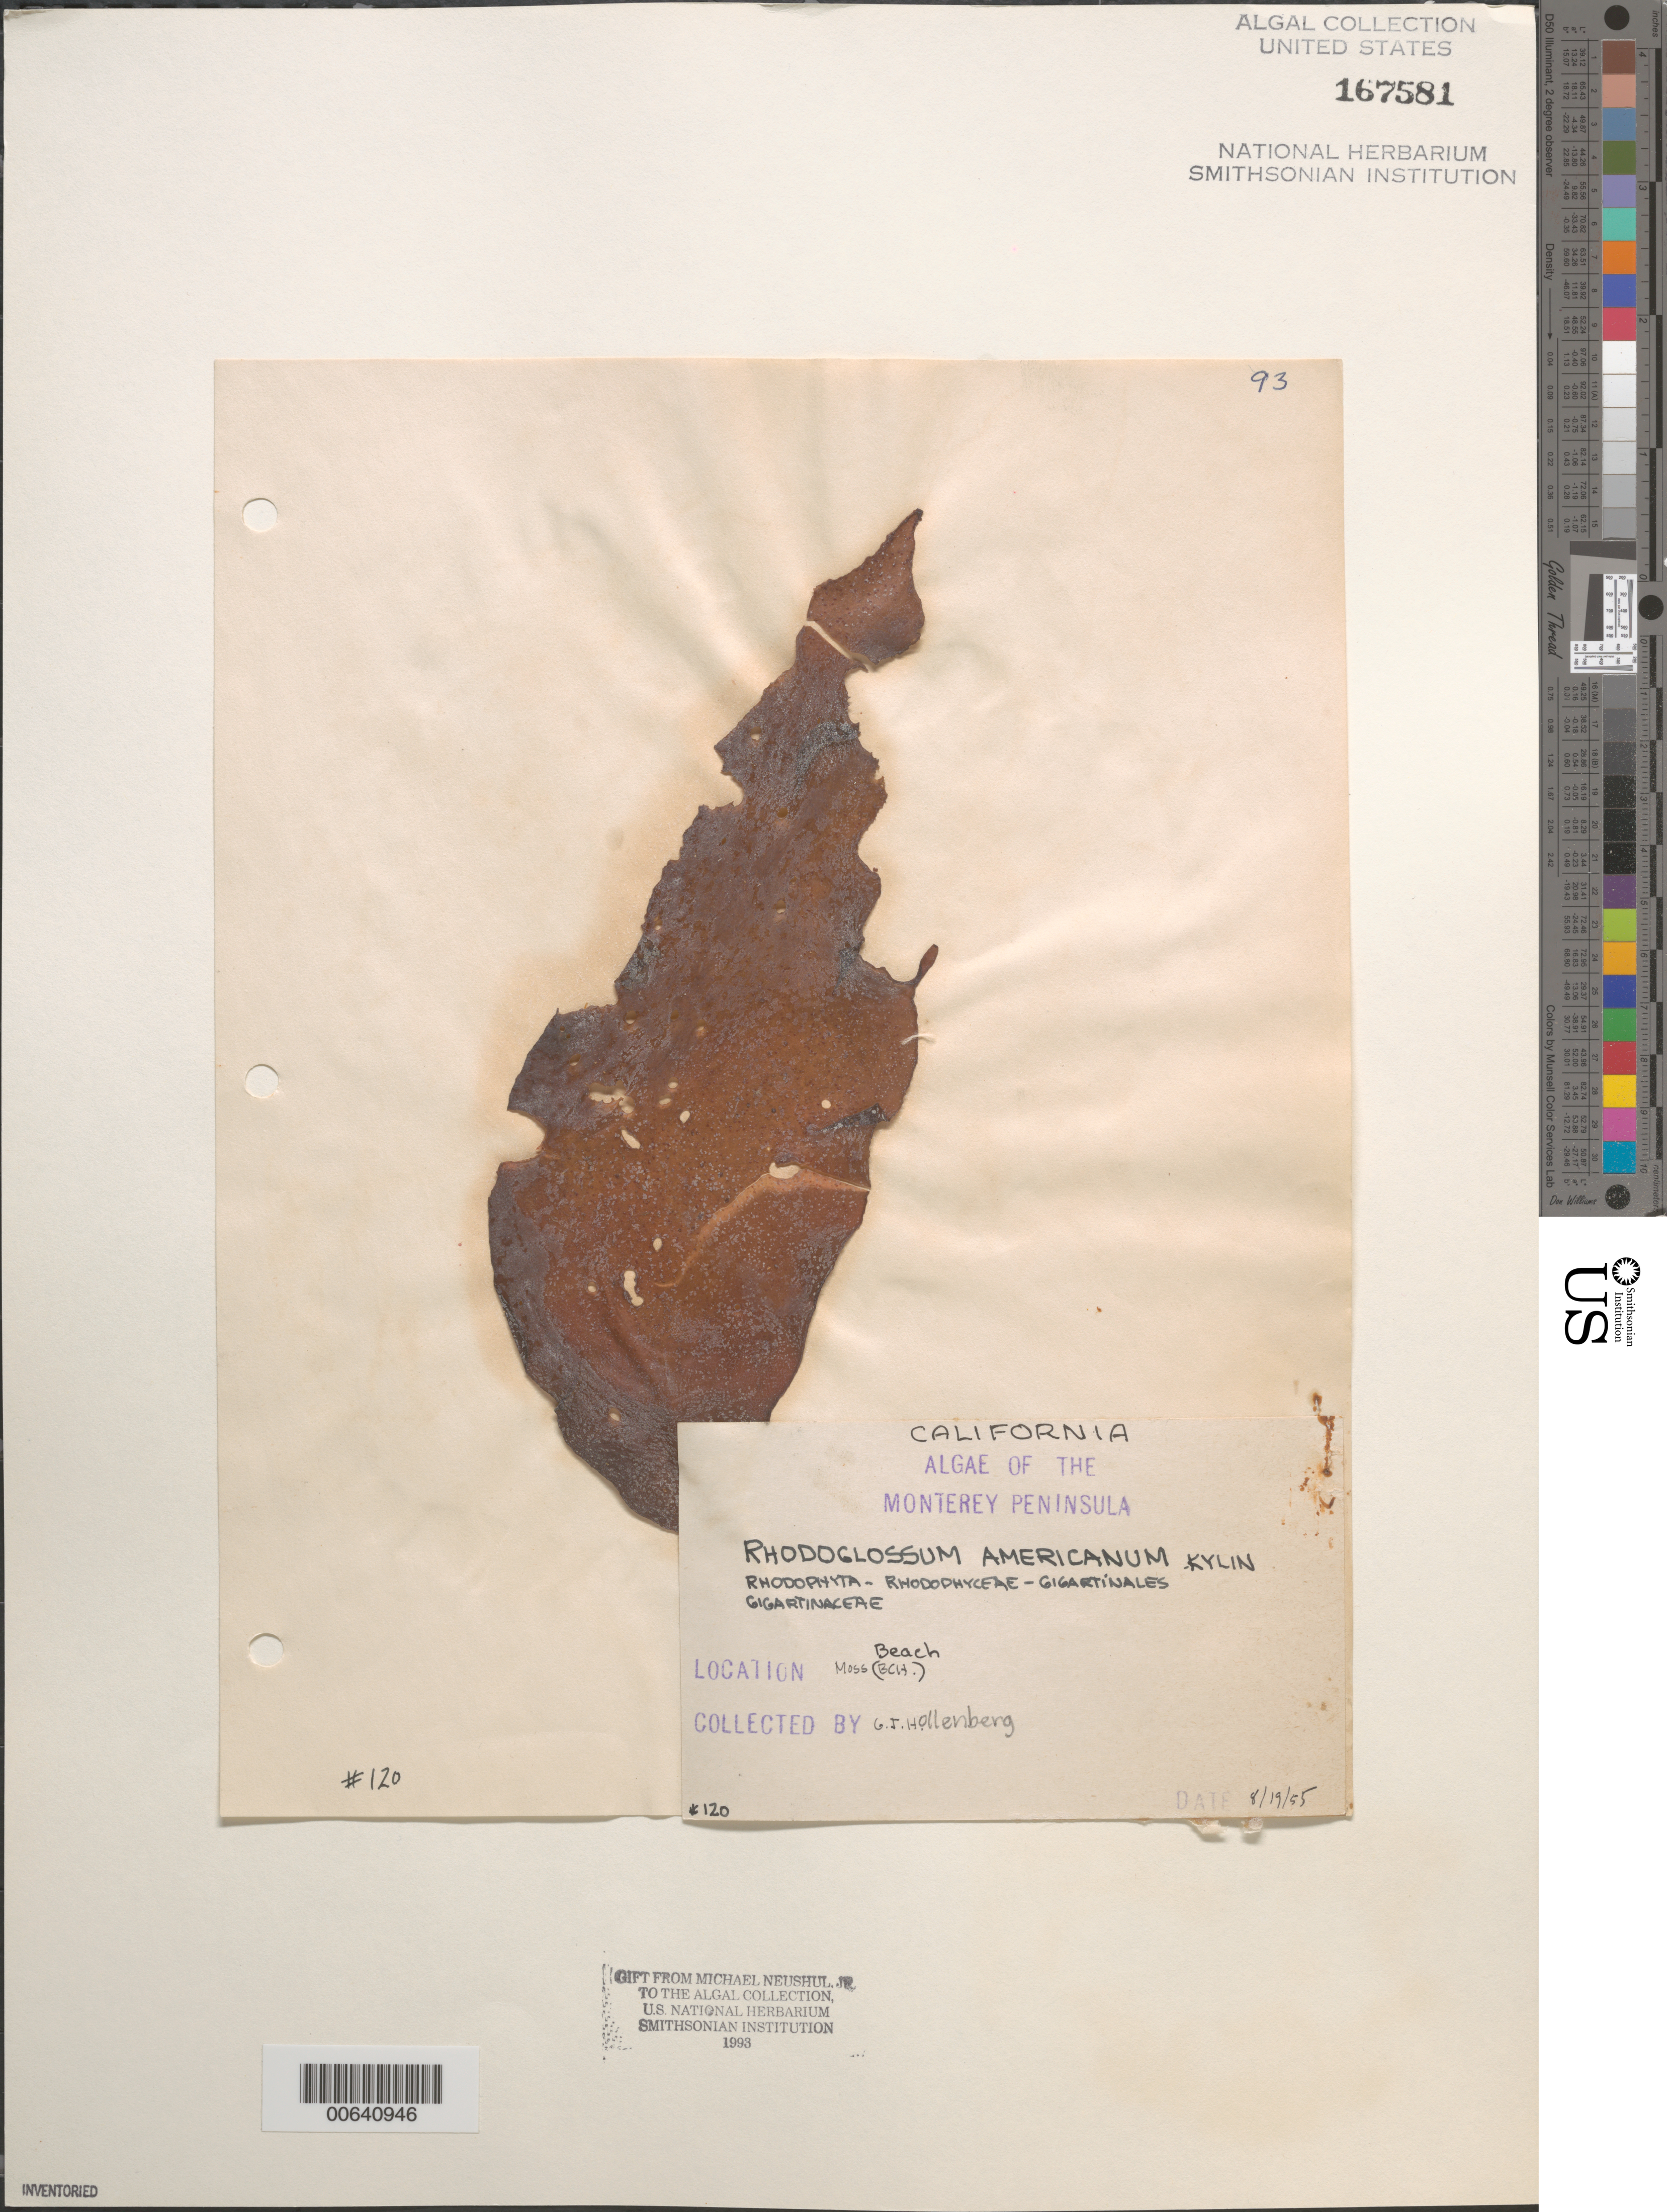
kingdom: Plantae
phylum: Rhodophyta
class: Florideophyceae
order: Gigartinales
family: Gigartinaceae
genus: Mazzaella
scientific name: Mazzaella californica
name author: (J. Agardh) G. De Toni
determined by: Algae name updating Project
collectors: G. Hollenberg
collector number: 120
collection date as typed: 19 Aug 1955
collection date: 1955-08-19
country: United States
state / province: California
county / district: Monterey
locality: Moss Beach, Monterey Peninsula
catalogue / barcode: US 167581